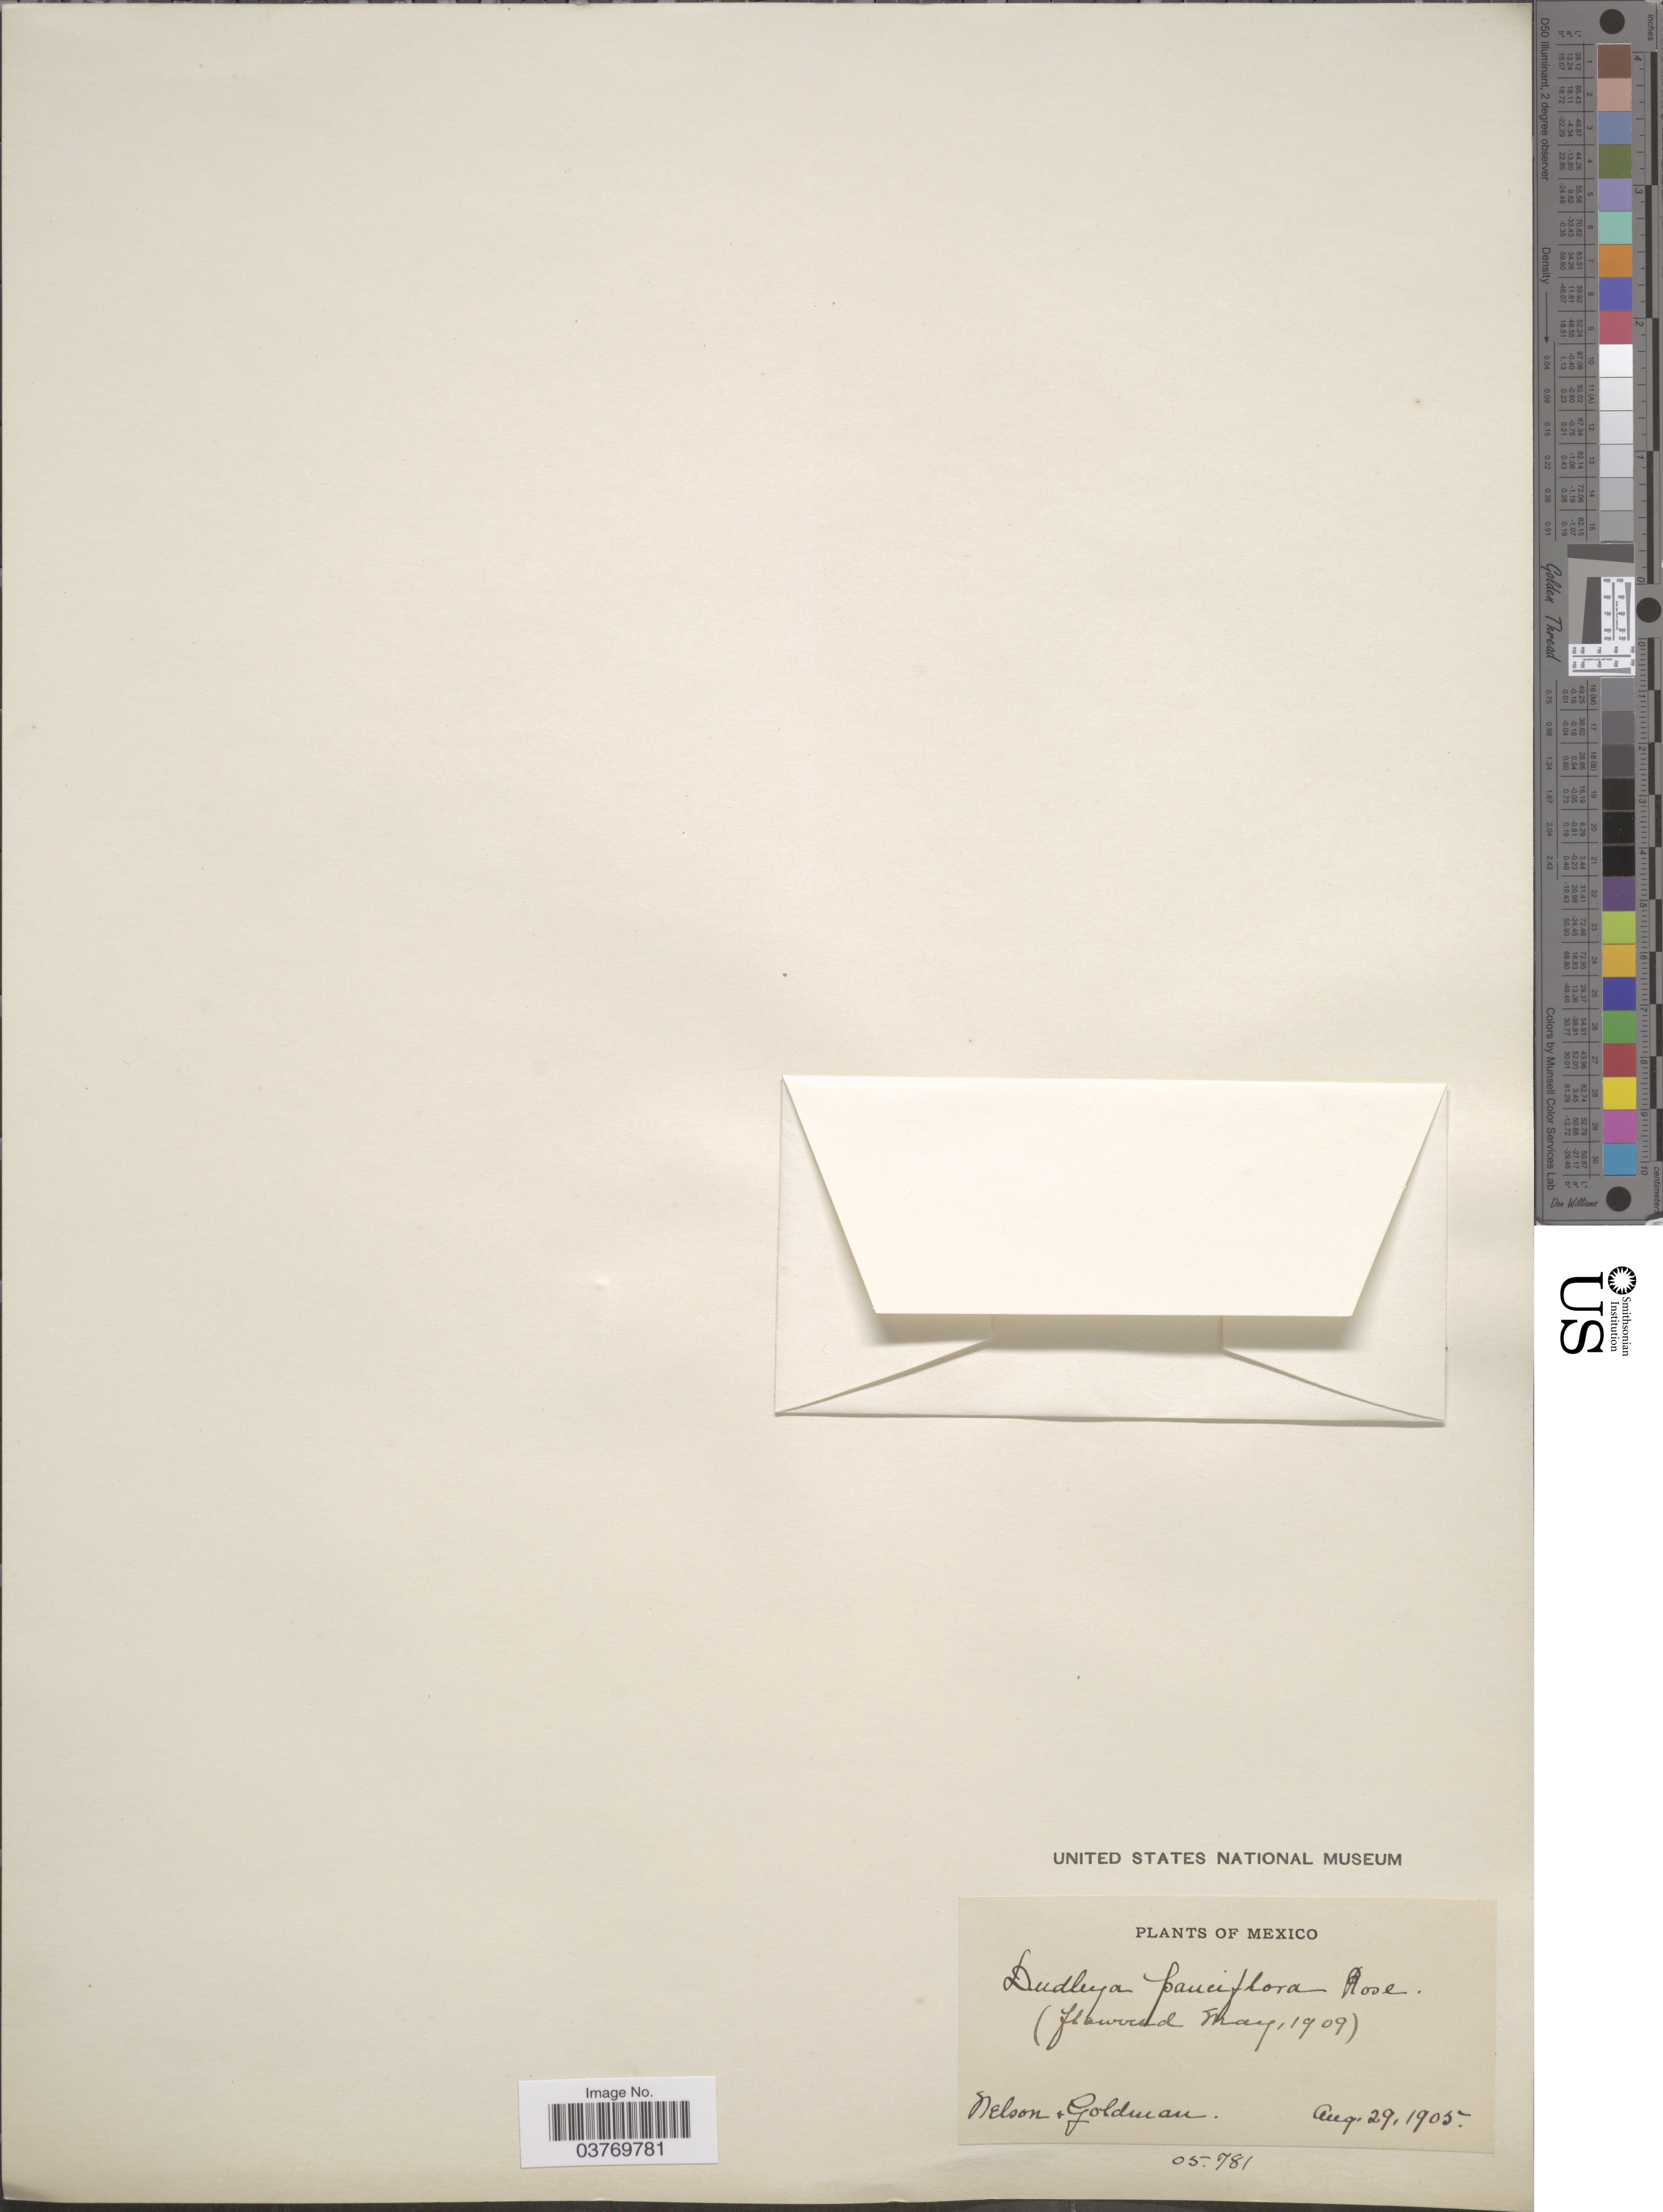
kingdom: Plantae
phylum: Tracheophyta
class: Magnoliopsida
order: Saxifragales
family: Crassulaceae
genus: Dudleya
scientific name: Dudleya pauciflora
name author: Rose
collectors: Nelson, -- & -- Goldman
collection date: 1905-08-29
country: Mexico